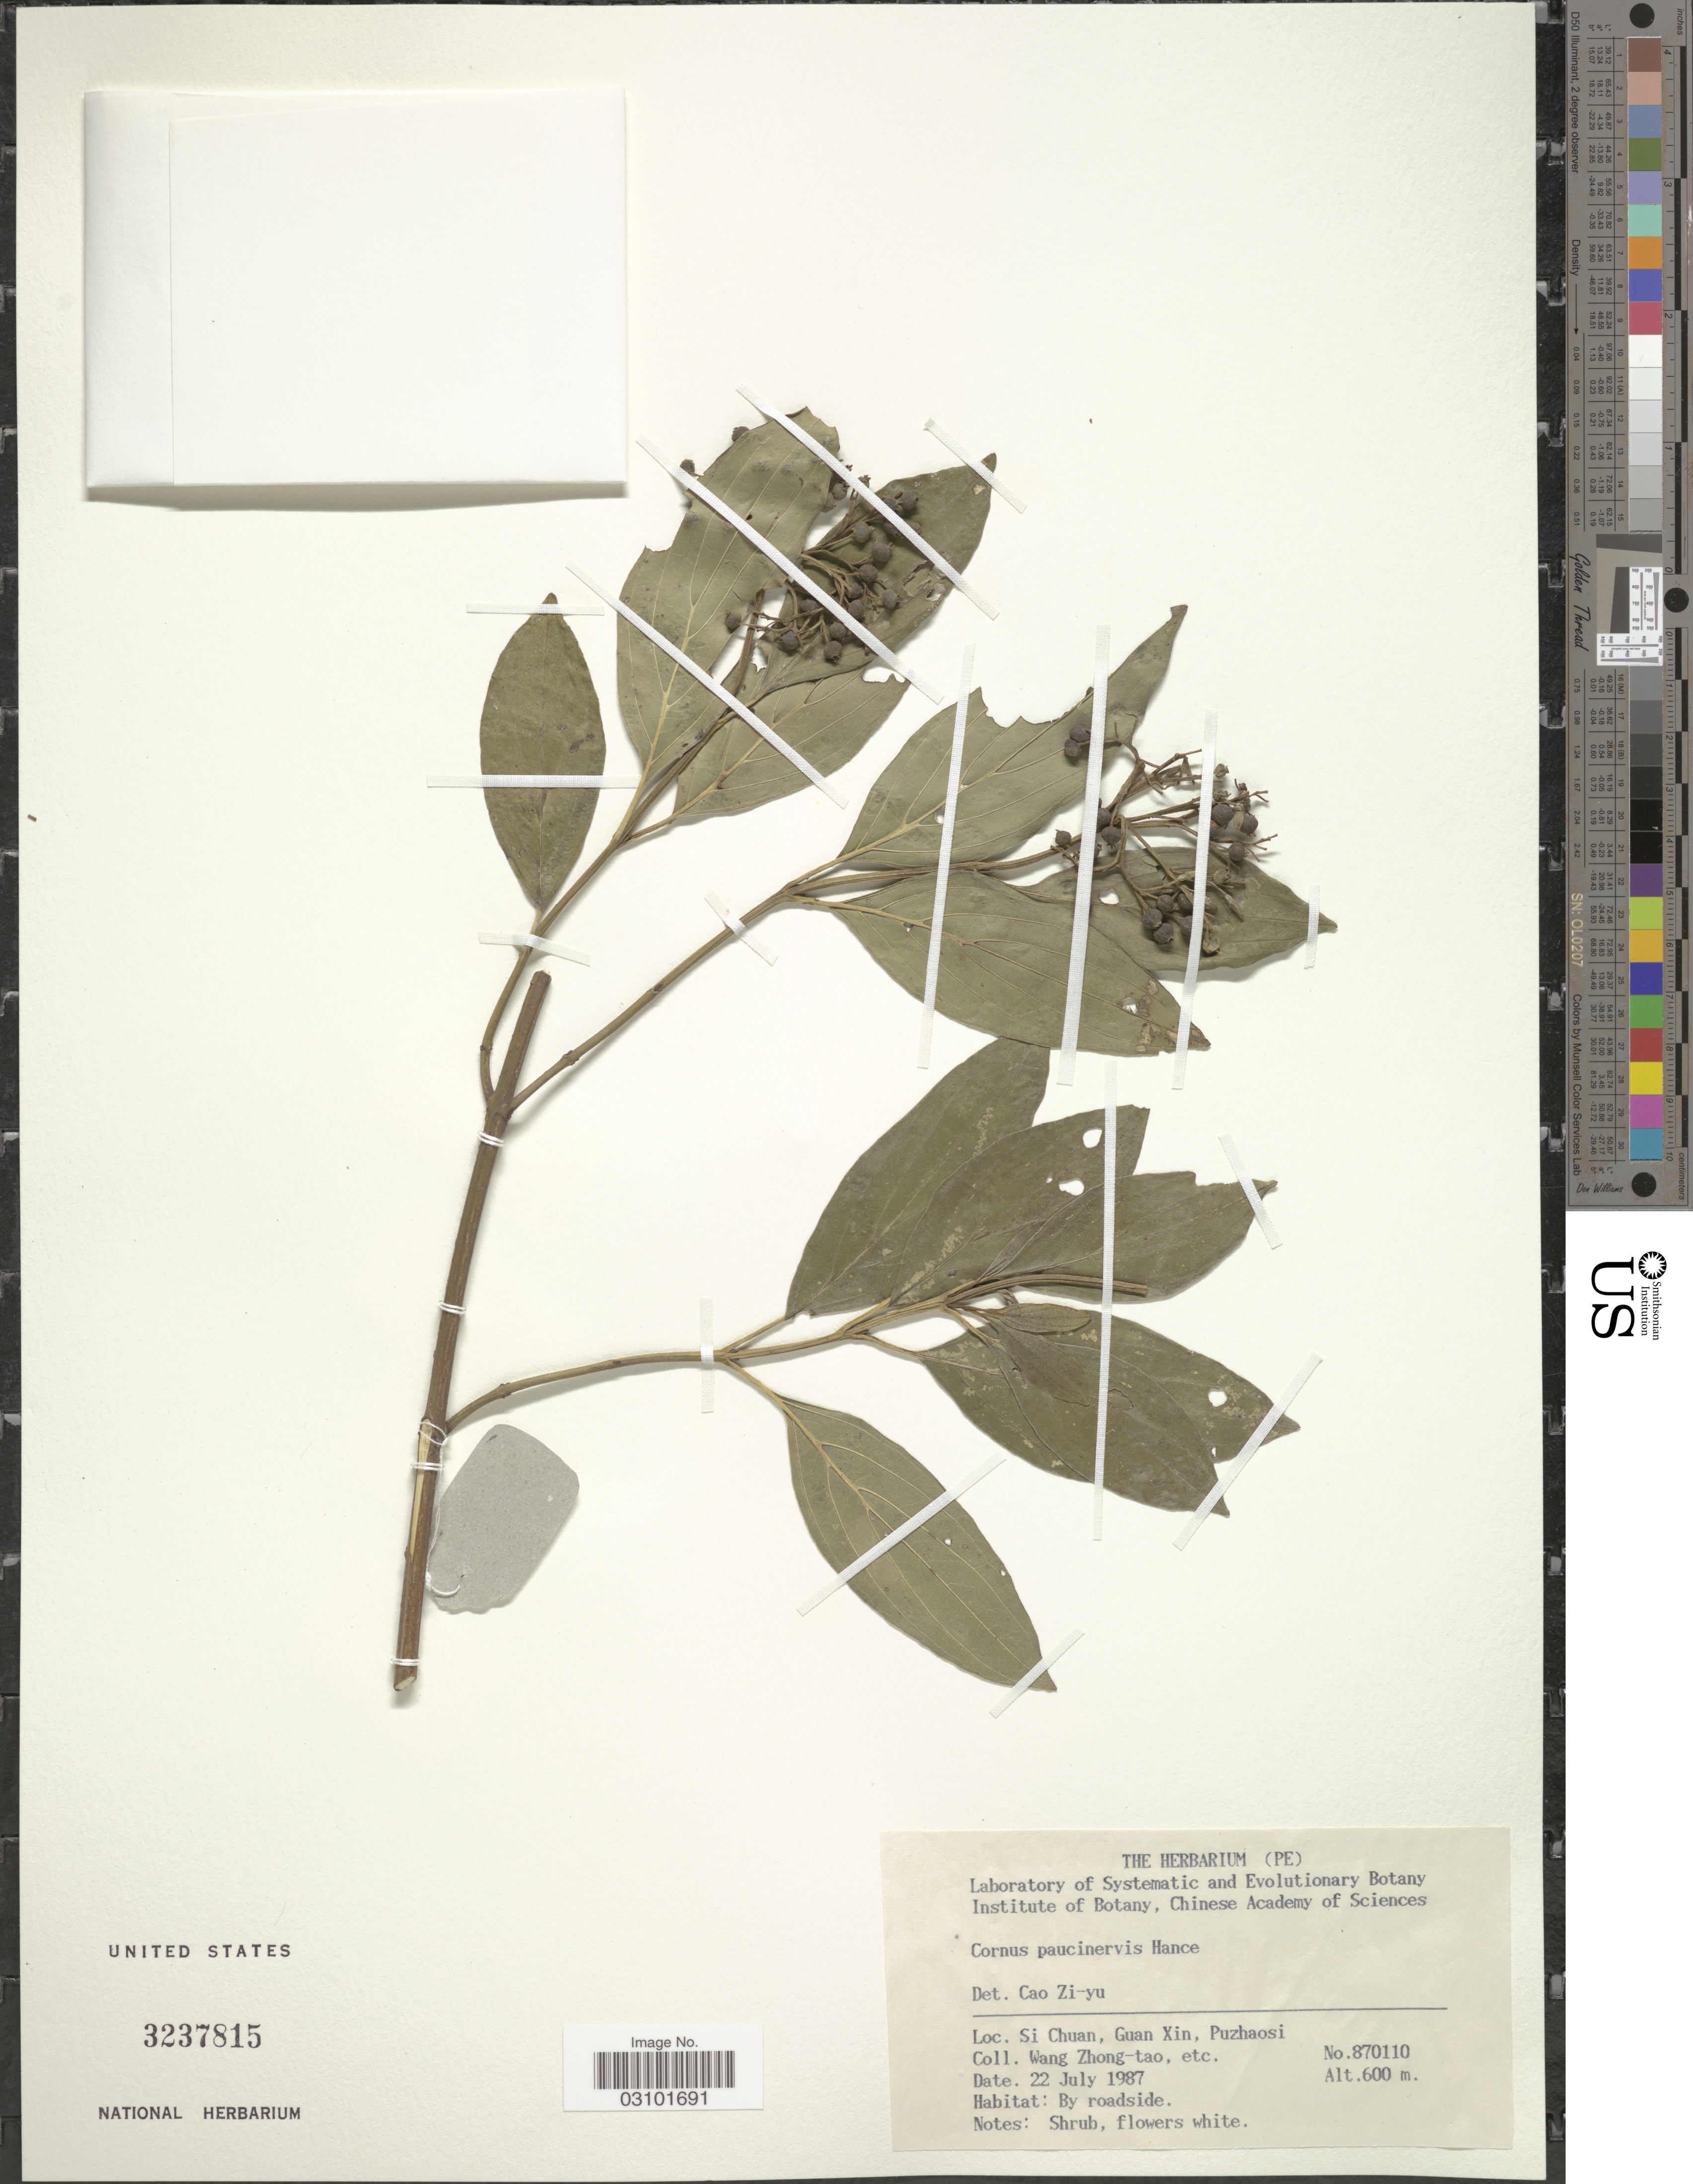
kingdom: Plantae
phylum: Tracheophyta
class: Magnoliopsida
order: Cornales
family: Cornaceae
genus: Cornus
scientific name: Cornus paucinervis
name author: Hance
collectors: W. Zhong-Tao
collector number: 870110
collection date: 1987-07-22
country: China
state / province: Sichuan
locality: Si Chuan, Guan Xin, Puzhaosi.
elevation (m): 600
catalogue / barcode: US 3237815